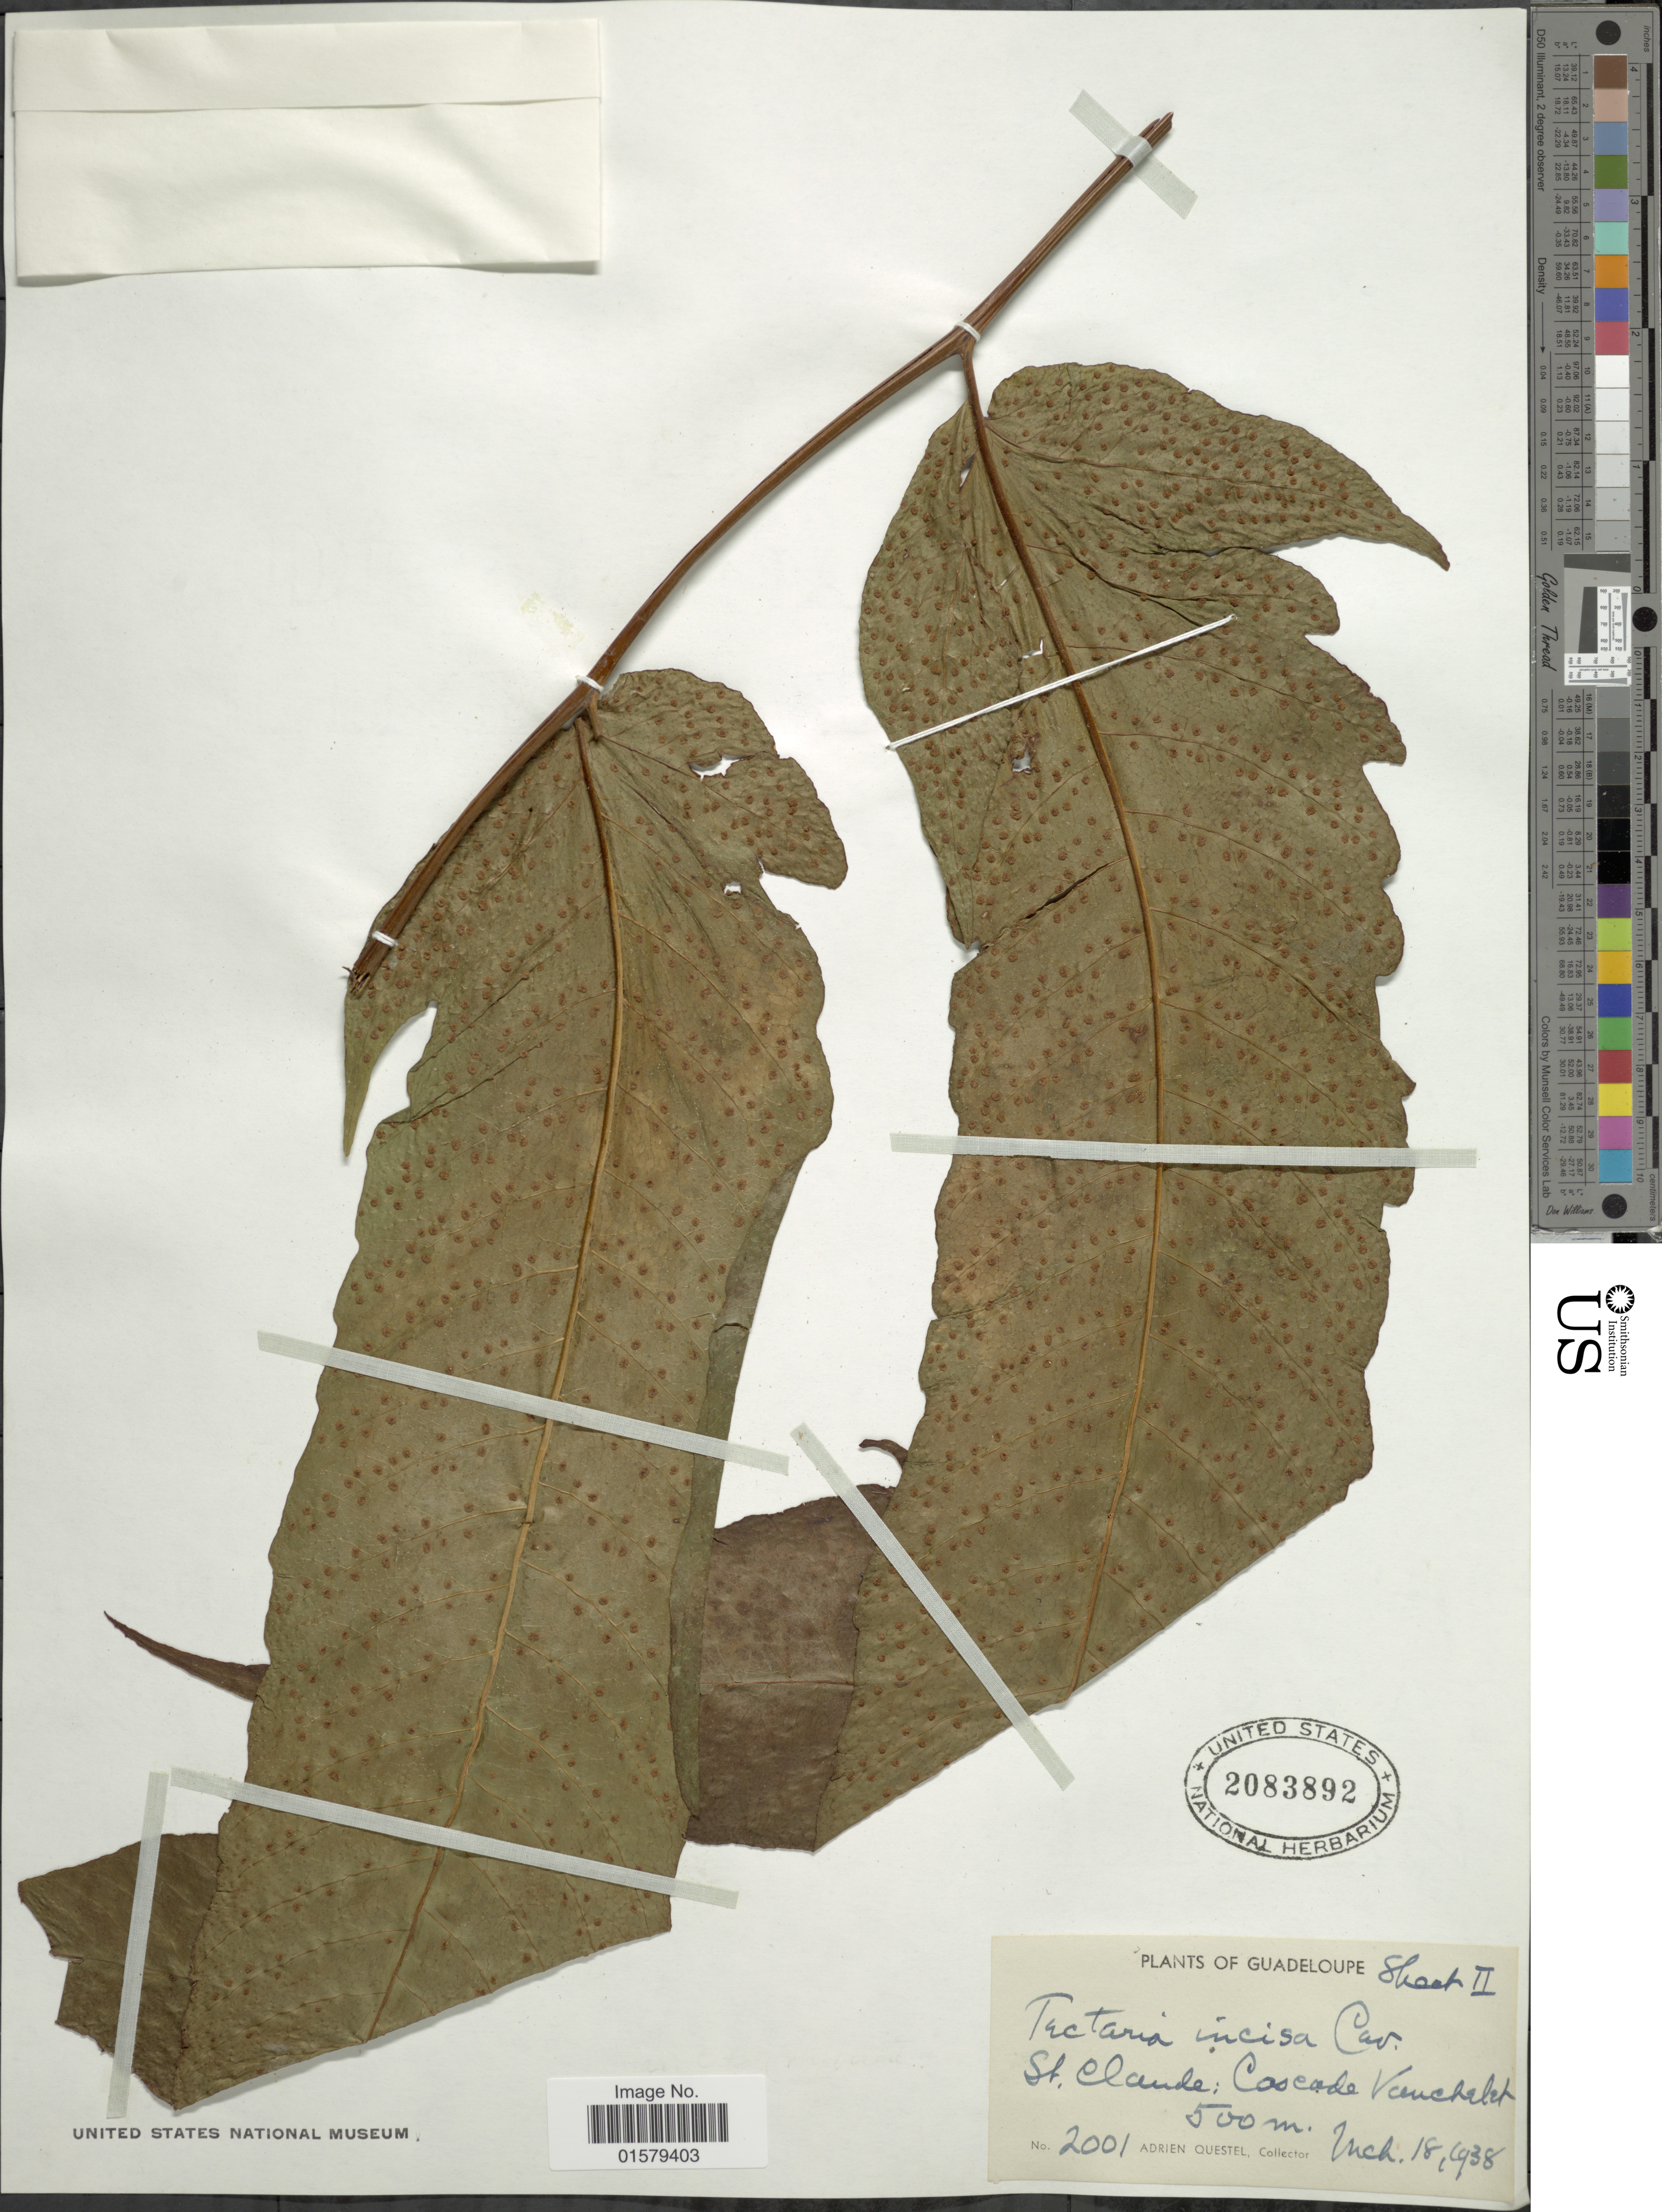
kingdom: Plantae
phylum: Tracheophyta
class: Polypodiopsida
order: Polypodiales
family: Tectariaceae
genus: Tectaria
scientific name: Tectaria incisa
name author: Cav.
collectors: A. Questel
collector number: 2001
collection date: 1938-03-18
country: Guadeloupe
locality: St. Claude: Cascade Vauchelet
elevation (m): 500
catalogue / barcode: US 2083892